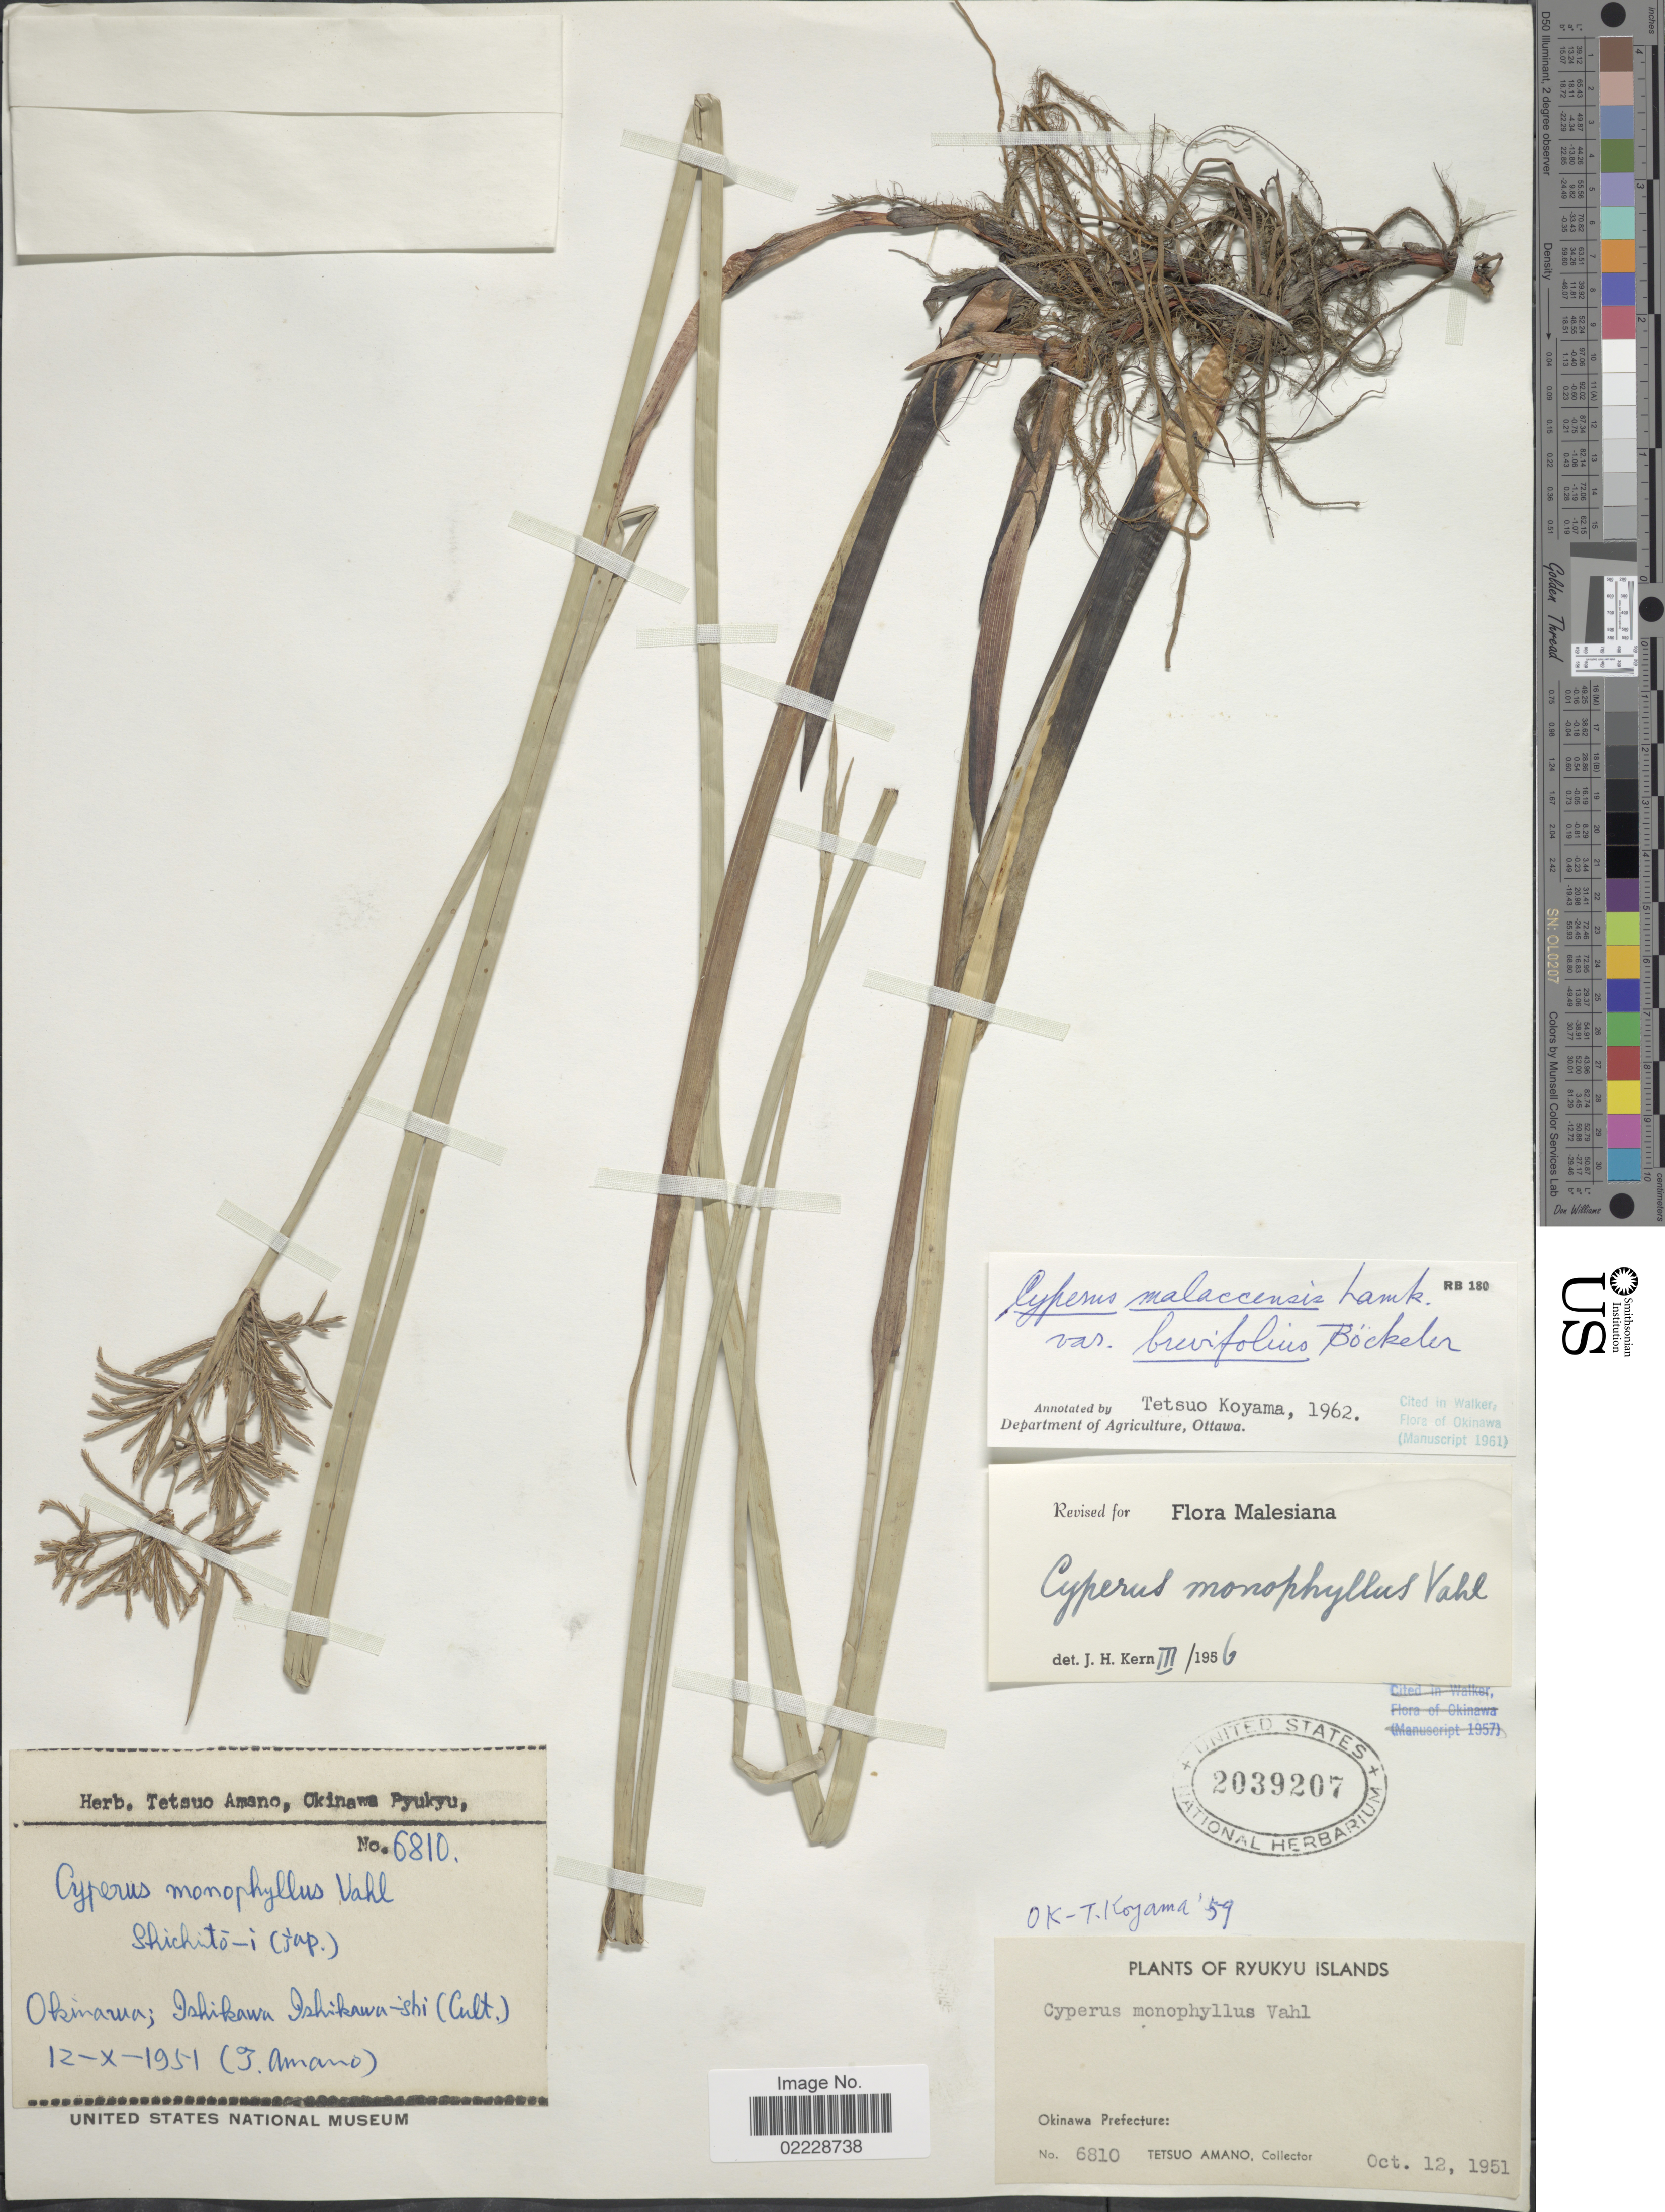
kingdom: Plantae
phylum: Tracheophyta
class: Liliopsida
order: Poales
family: Cyperaceae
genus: Cyperus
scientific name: Cyperus malaccensis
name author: Lam.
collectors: T. Amano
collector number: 6810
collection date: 1951-10-12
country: Japan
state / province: Okinawa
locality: Ryukyu Islands, Ishikawa Ishikawa-shi (Cult)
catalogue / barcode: US 2039207